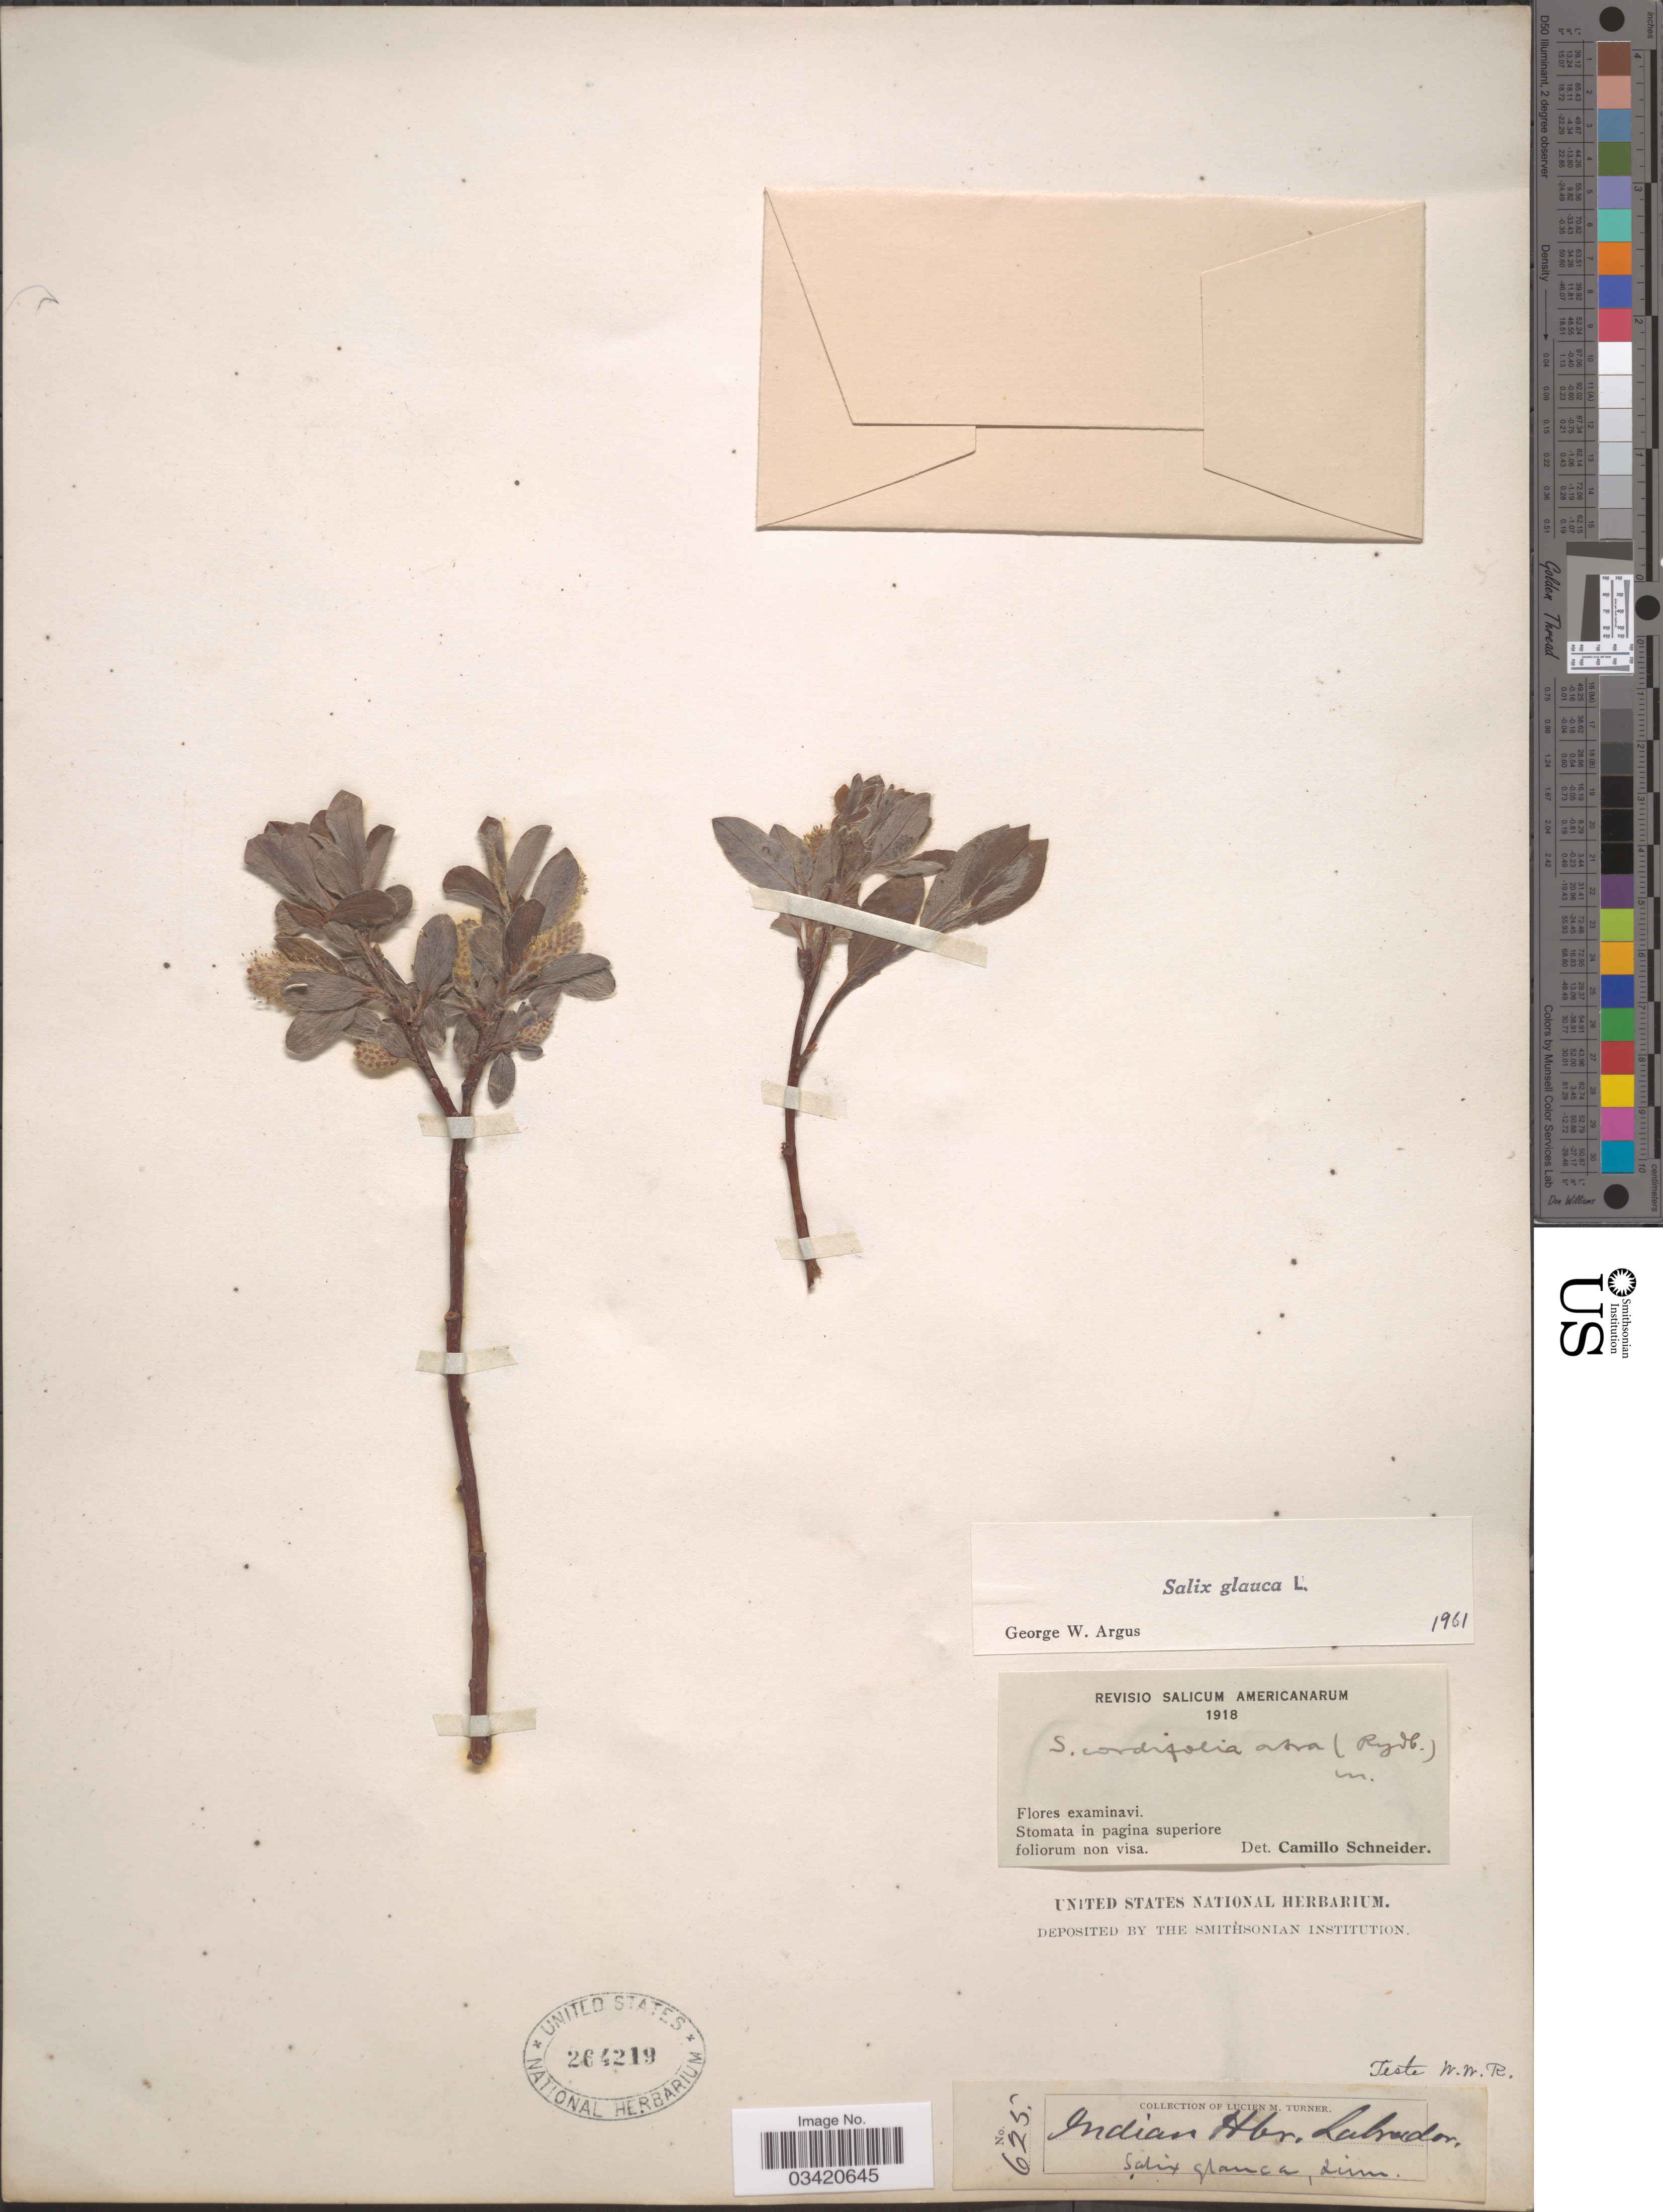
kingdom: Plantae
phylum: Tracheophyta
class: Magnoliopsida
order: Malpighiales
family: Salicaceae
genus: Salix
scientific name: Salix glauca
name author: L.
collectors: L. M. Turner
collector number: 625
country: Canada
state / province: Newfoundland and Labrador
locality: Indian Hbr. Labrador.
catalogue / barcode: US 264219